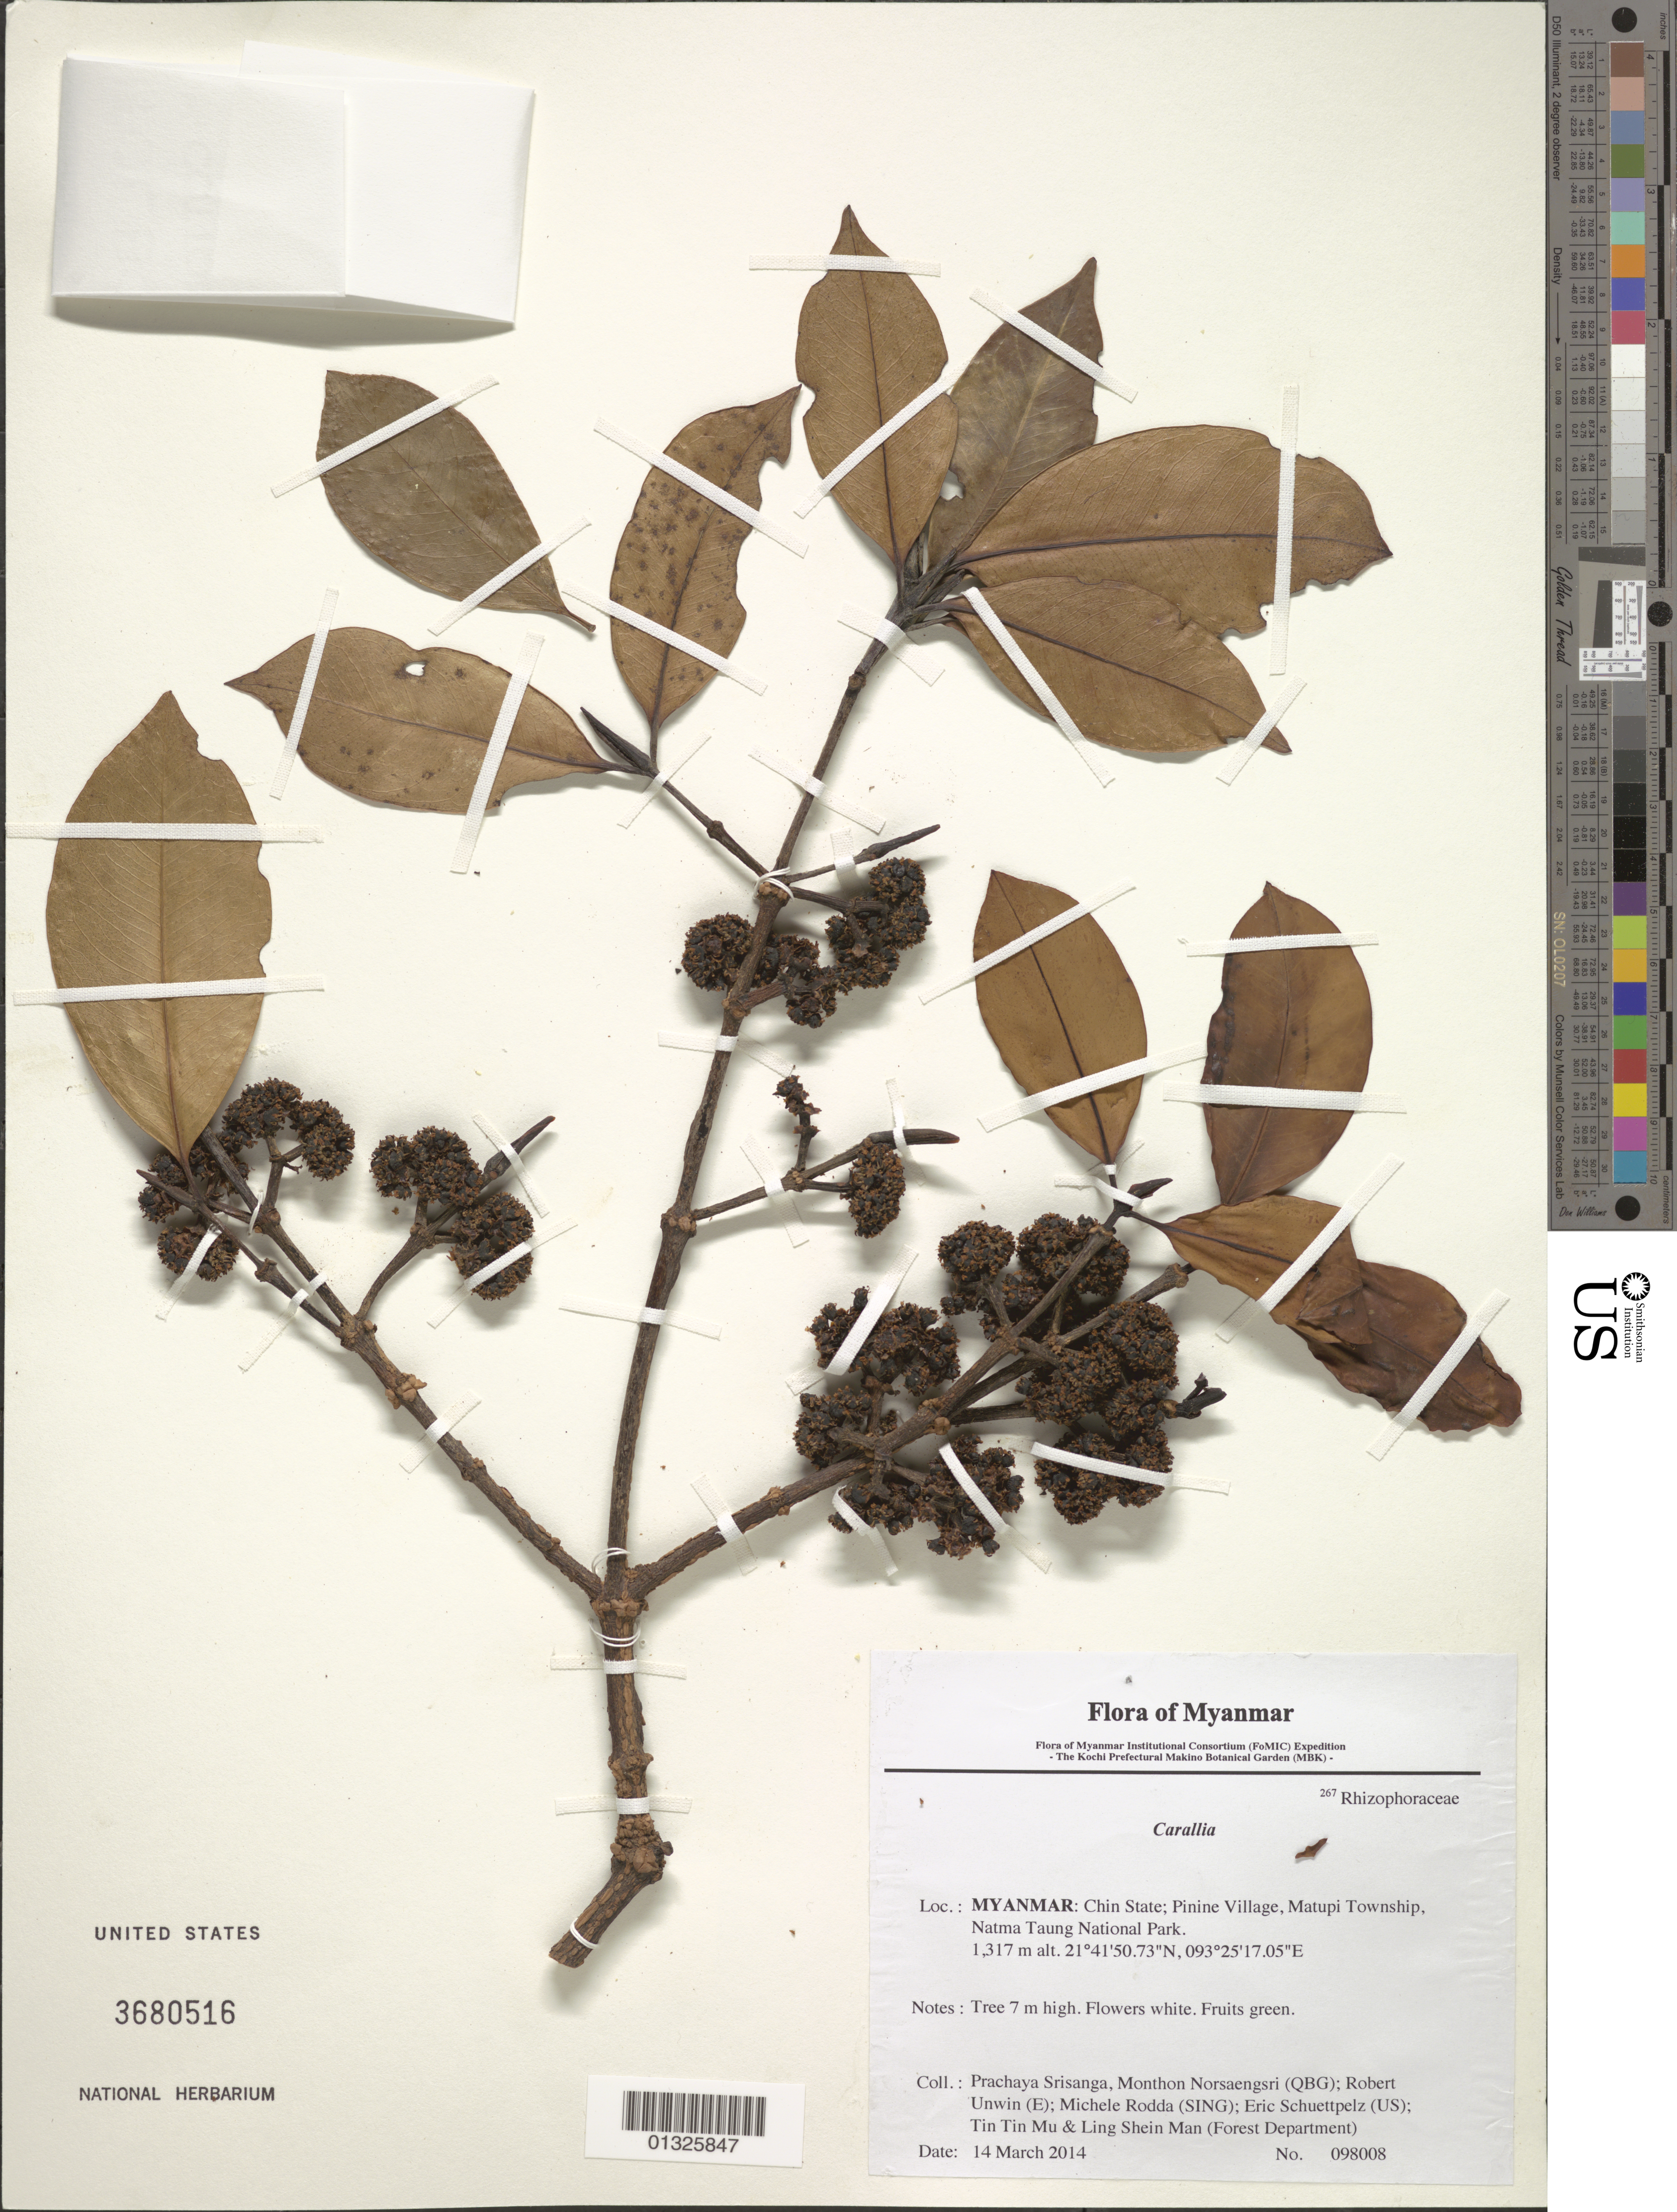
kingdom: Plantae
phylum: Tracheophyta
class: Magnoliopsida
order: Malpighiales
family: Rhizophoraceae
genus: Carallia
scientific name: Carallia sp.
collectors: P. Srisanga, M. Norsaengsri, R. Unwin, M. Rodda, E. Schuettpelz, Tin Tin Mu & Ling Shein Man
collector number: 98008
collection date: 2014-03-14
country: Myanmar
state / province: Chin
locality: Pinine Village, Matupi Township, Natma Taung National Park.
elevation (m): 1317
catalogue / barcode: US 3680516